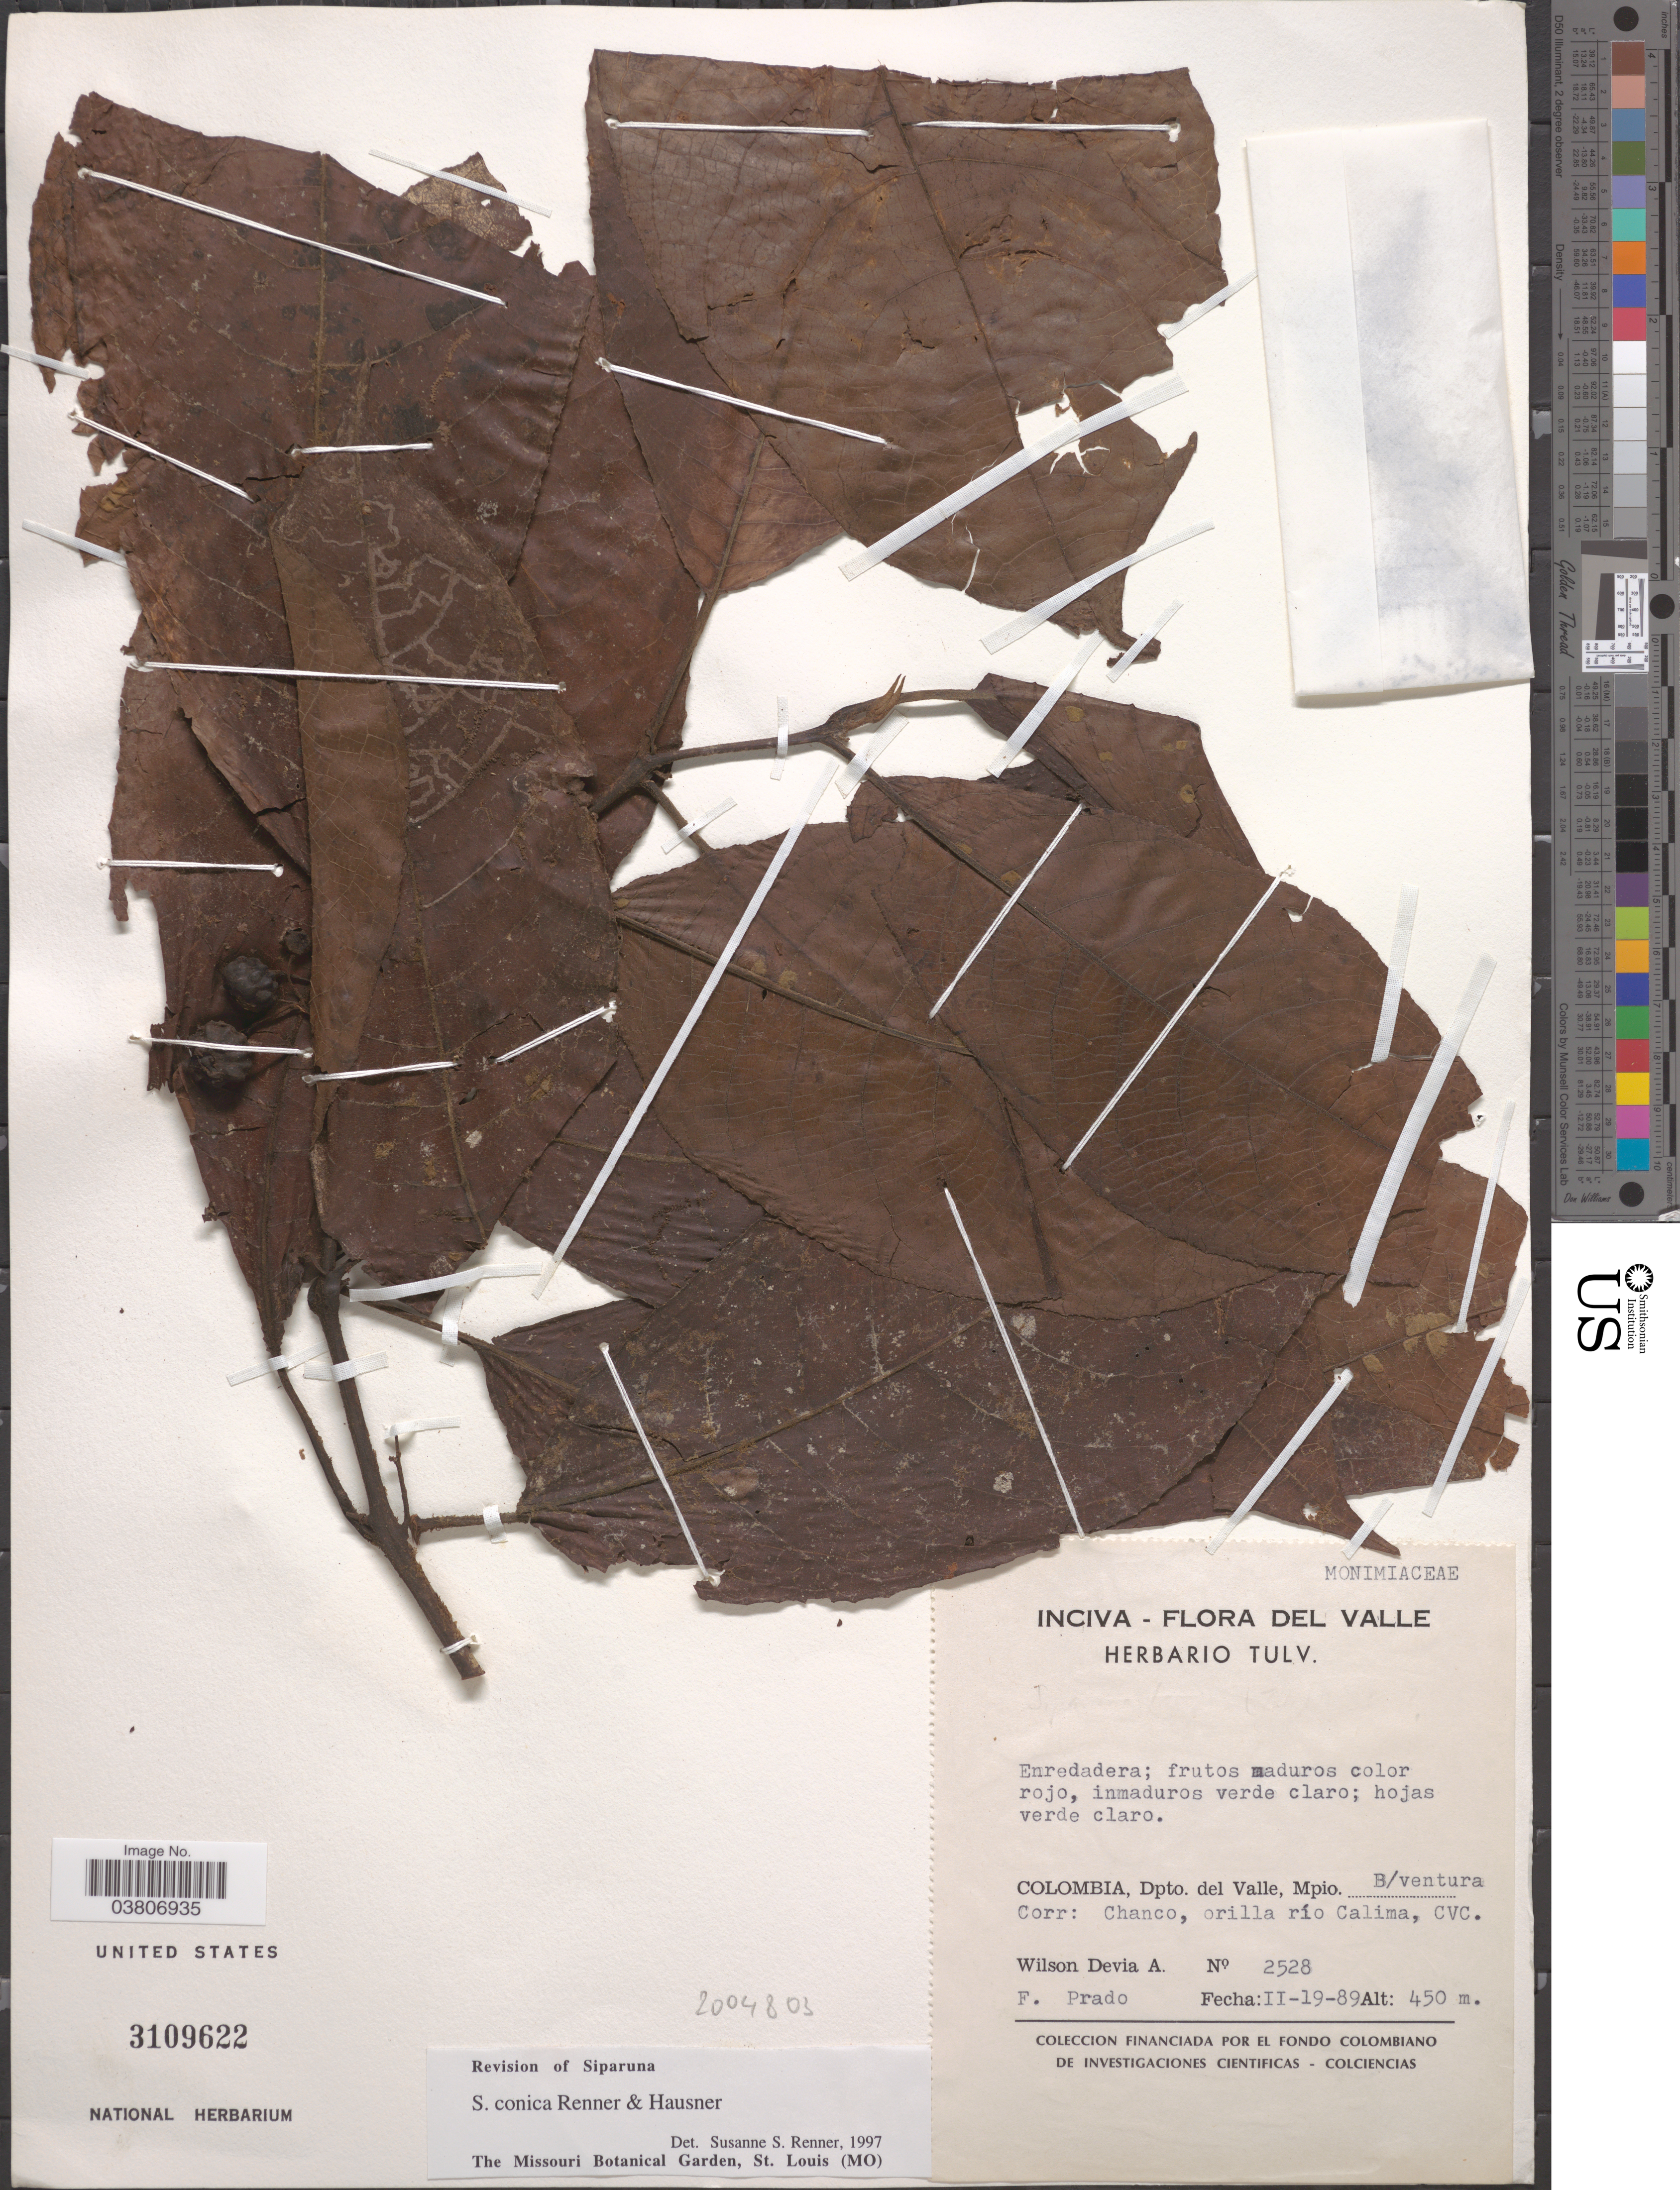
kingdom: Plantae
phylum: Tracheophyta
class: Magnoliopsida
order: Laurales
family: Siparunaceae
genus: Siparuna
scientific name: Siparuna conica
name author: S.S. Renner & Hausner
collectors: W. Devia A. & F. Prado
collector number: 2528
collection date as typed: Transcribed d/m/y: 19/2/89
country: Colombia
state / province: Valle del Cauca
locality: Valle. Dpto. del Valle, Mpio. B/ventura. Corr: Chanco, orilla río Calima, CVC.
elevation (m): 450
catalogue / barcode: US 3109622